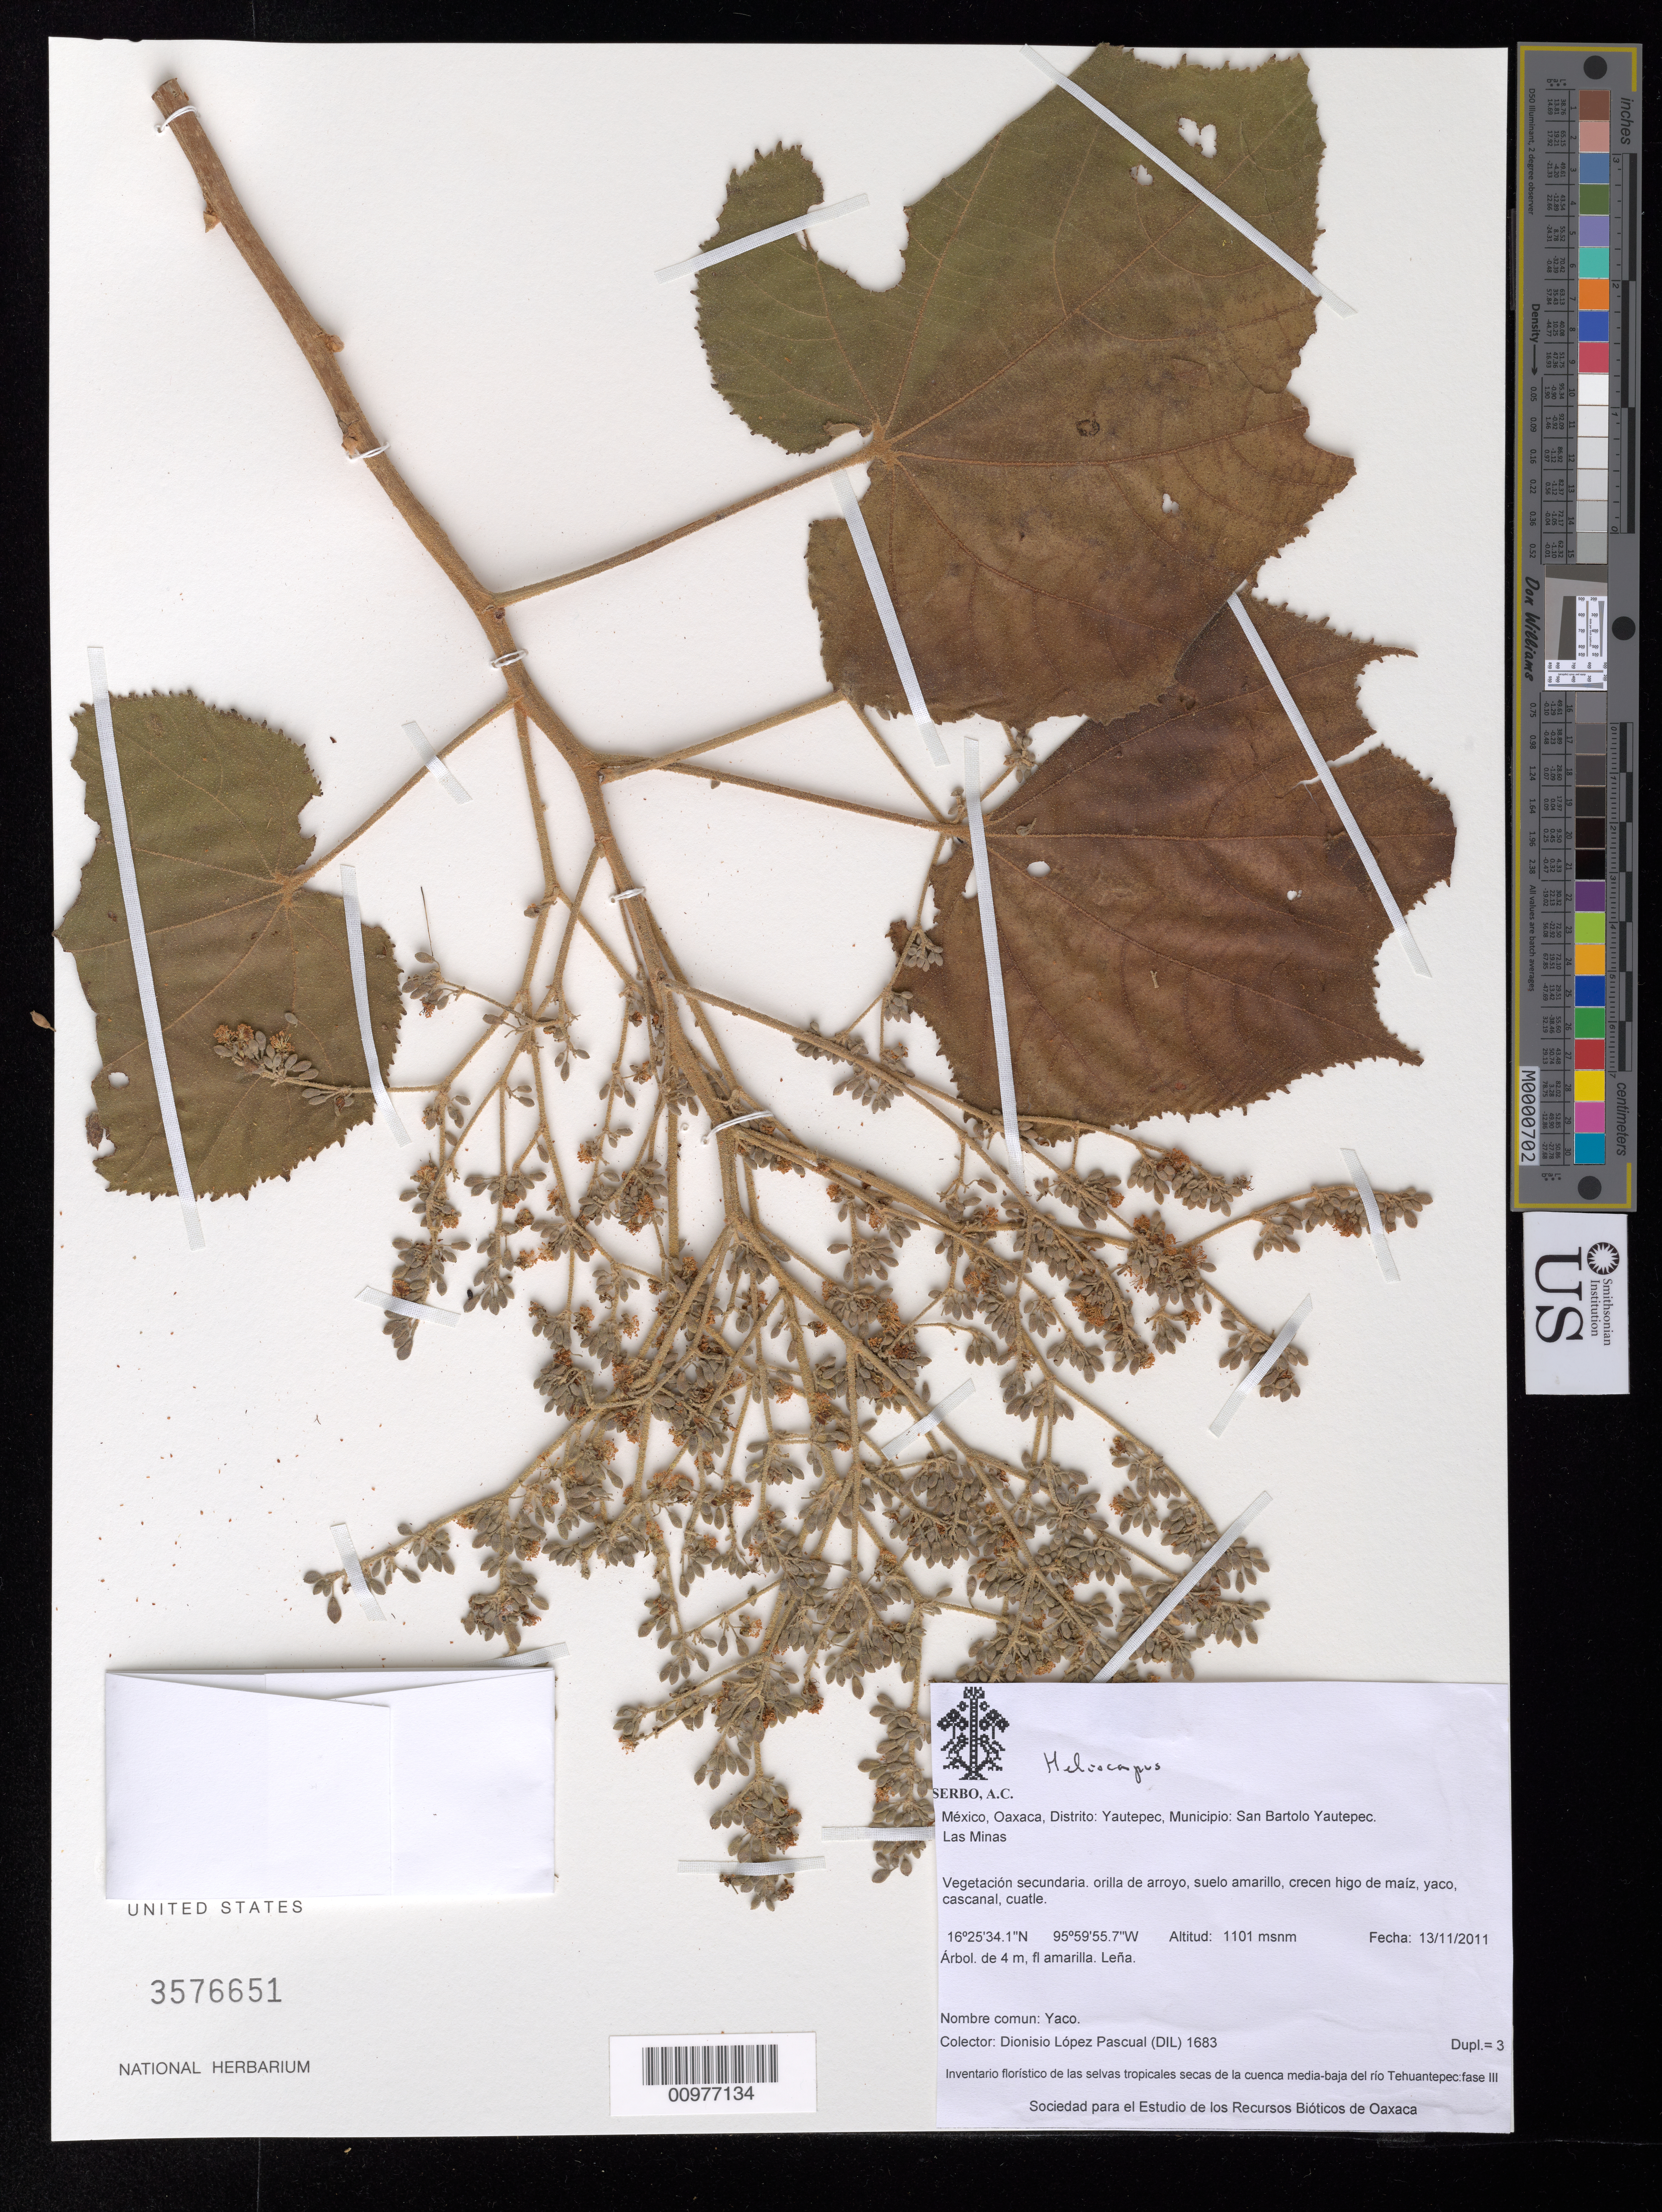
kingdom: Plantae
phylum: Tracheophyta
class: Magnoliopsida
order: Malvales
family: Malvaceae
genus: Heliocarpus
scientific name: Heliocarpus terebinthinaceus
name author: (DC.) Hochr.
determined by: Dorr, Laurence J., Curator (BOT), Smithsonian Institution - National Museum of Natural History (UNITED STATES)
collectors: D. Lopez Pascual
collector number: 1683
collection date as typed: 13/11/2011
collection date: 2011-11-13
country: Mexico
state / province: Oaxaca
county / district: Yautepec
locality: Mun: San Bartolo Yautepec. Las Minas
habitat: secondary vegetation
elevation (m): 1101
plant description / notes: used as firewood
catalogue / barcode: US 3576651